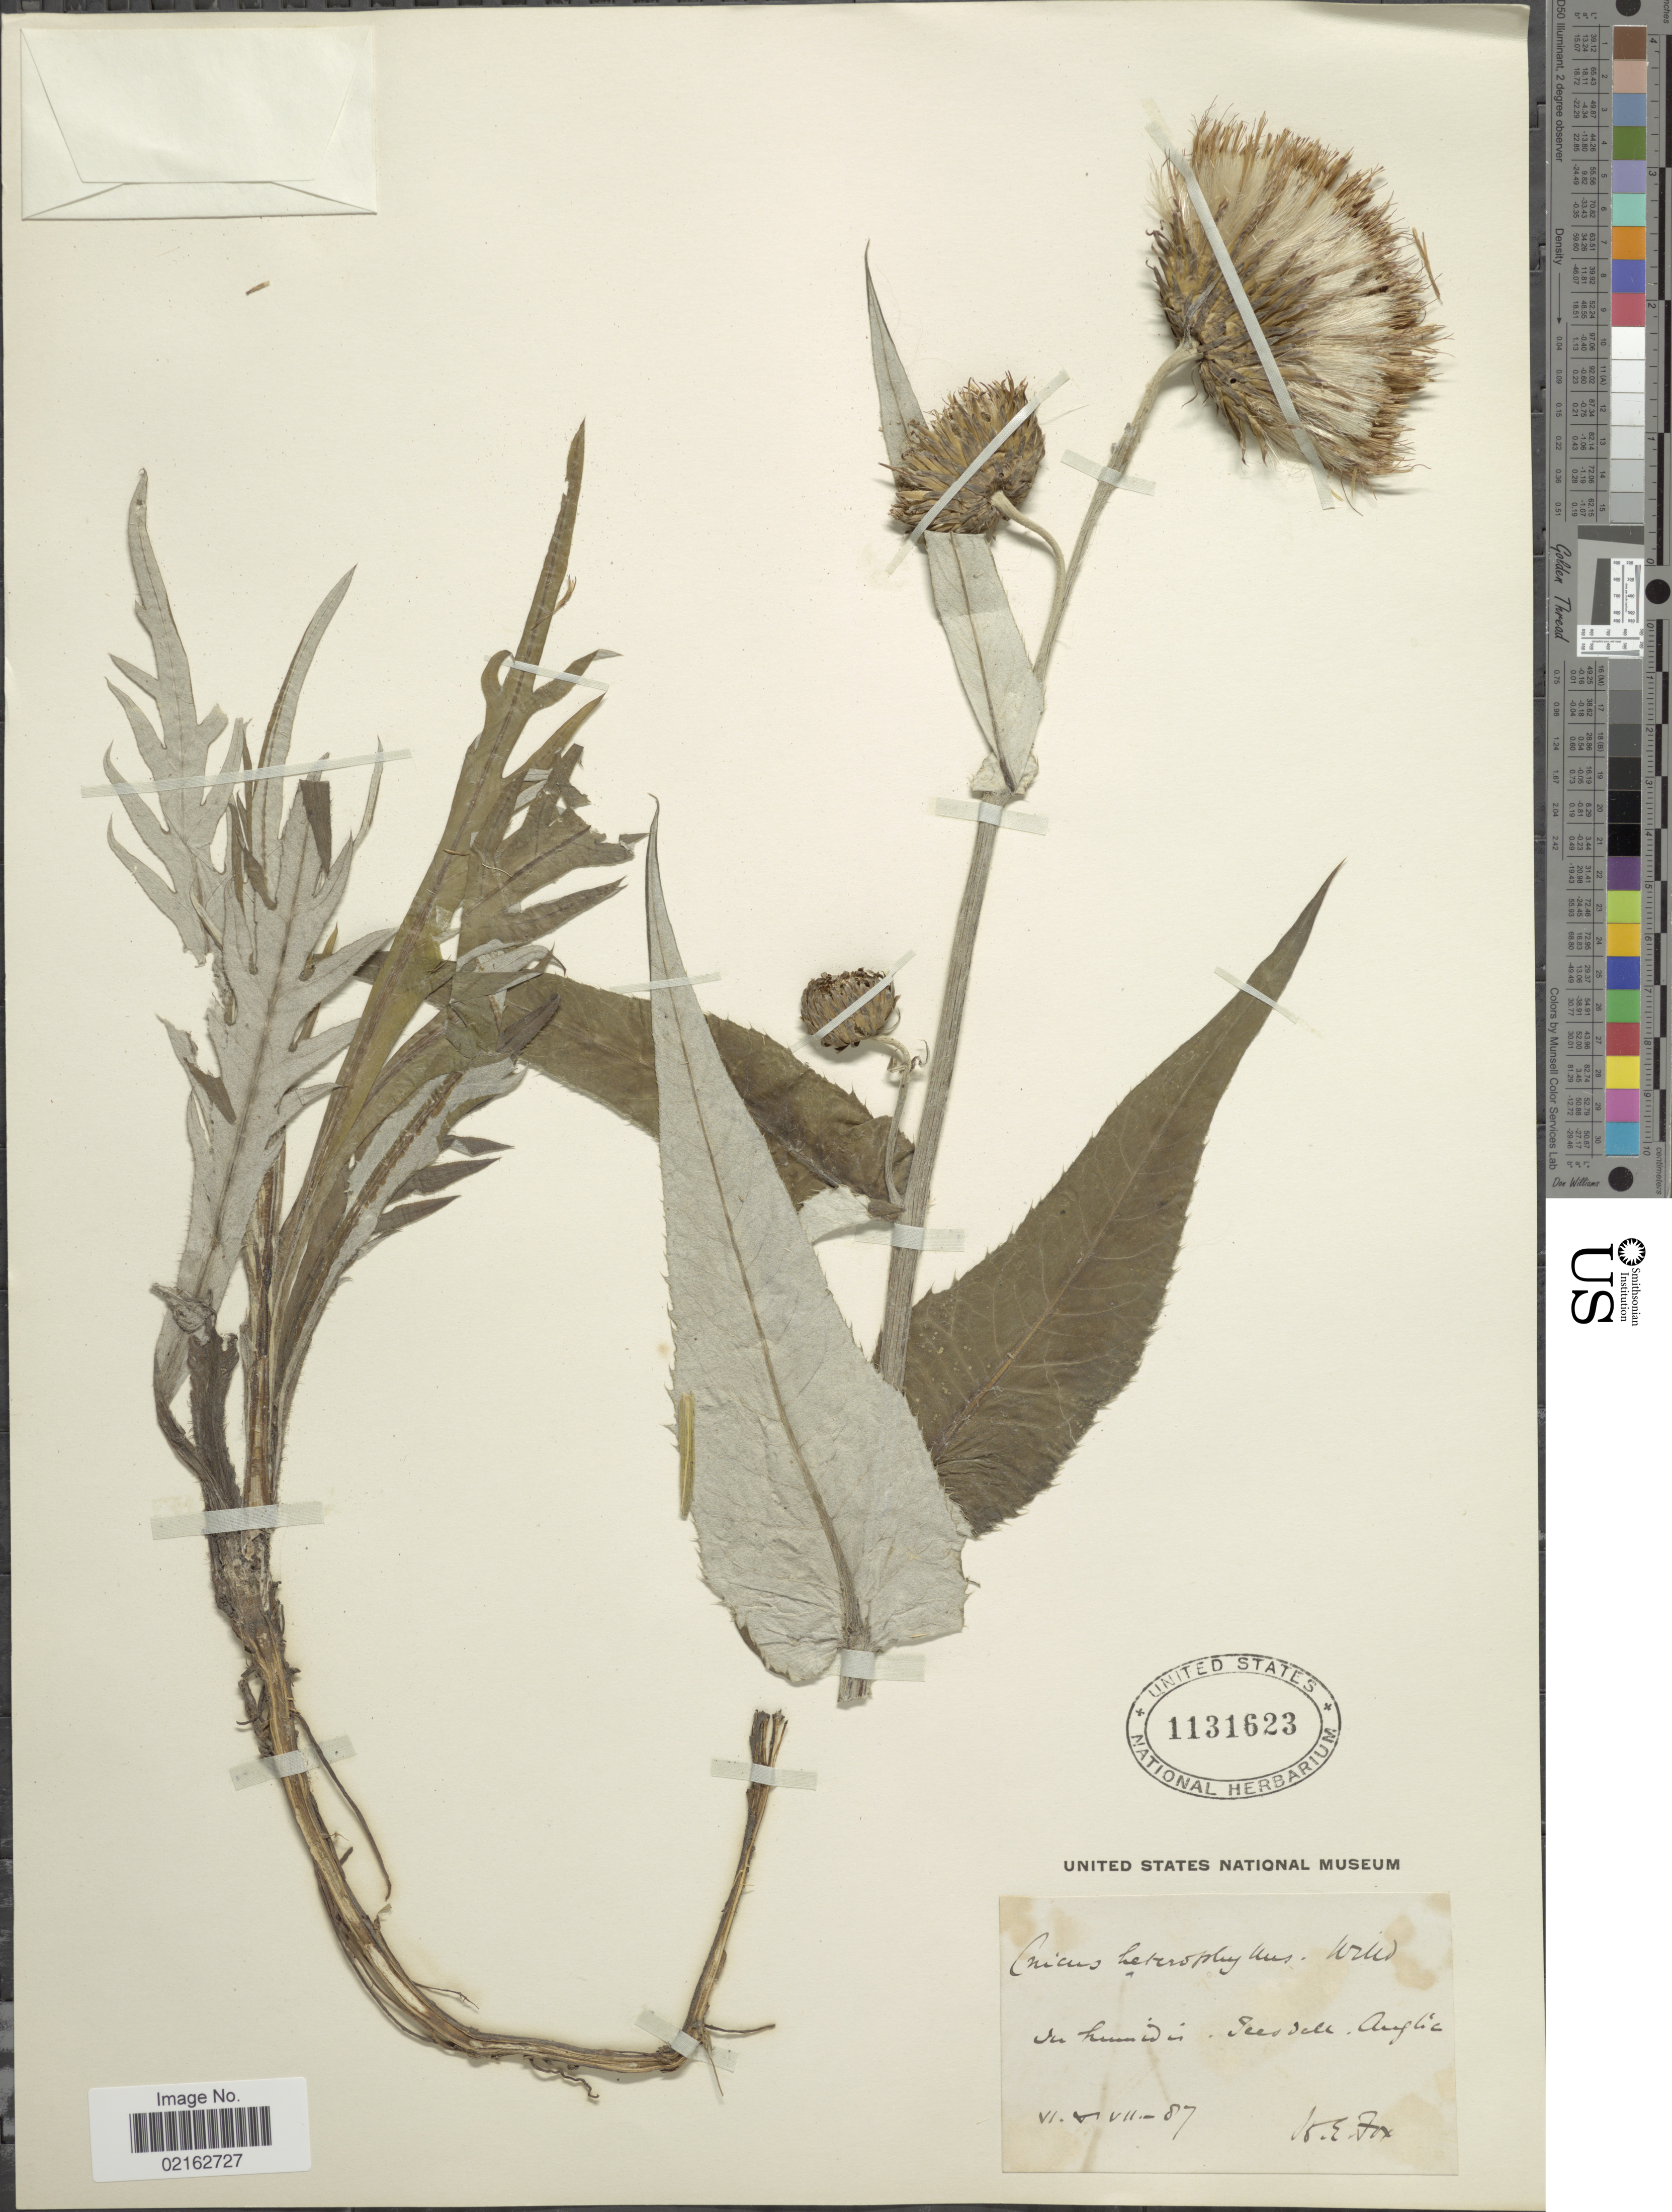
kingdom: Plantae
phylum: Tracheophyta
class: Magnoliopsida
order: Asterales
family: Asteraceae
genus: Cirsium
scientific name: Cirsium heterophyllum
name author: (L.) Hill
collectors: H. Fox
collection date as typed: Transcribed d/m/y: /6/87 to /7/87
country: United Kingdom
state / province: England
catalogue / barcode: US 1131623